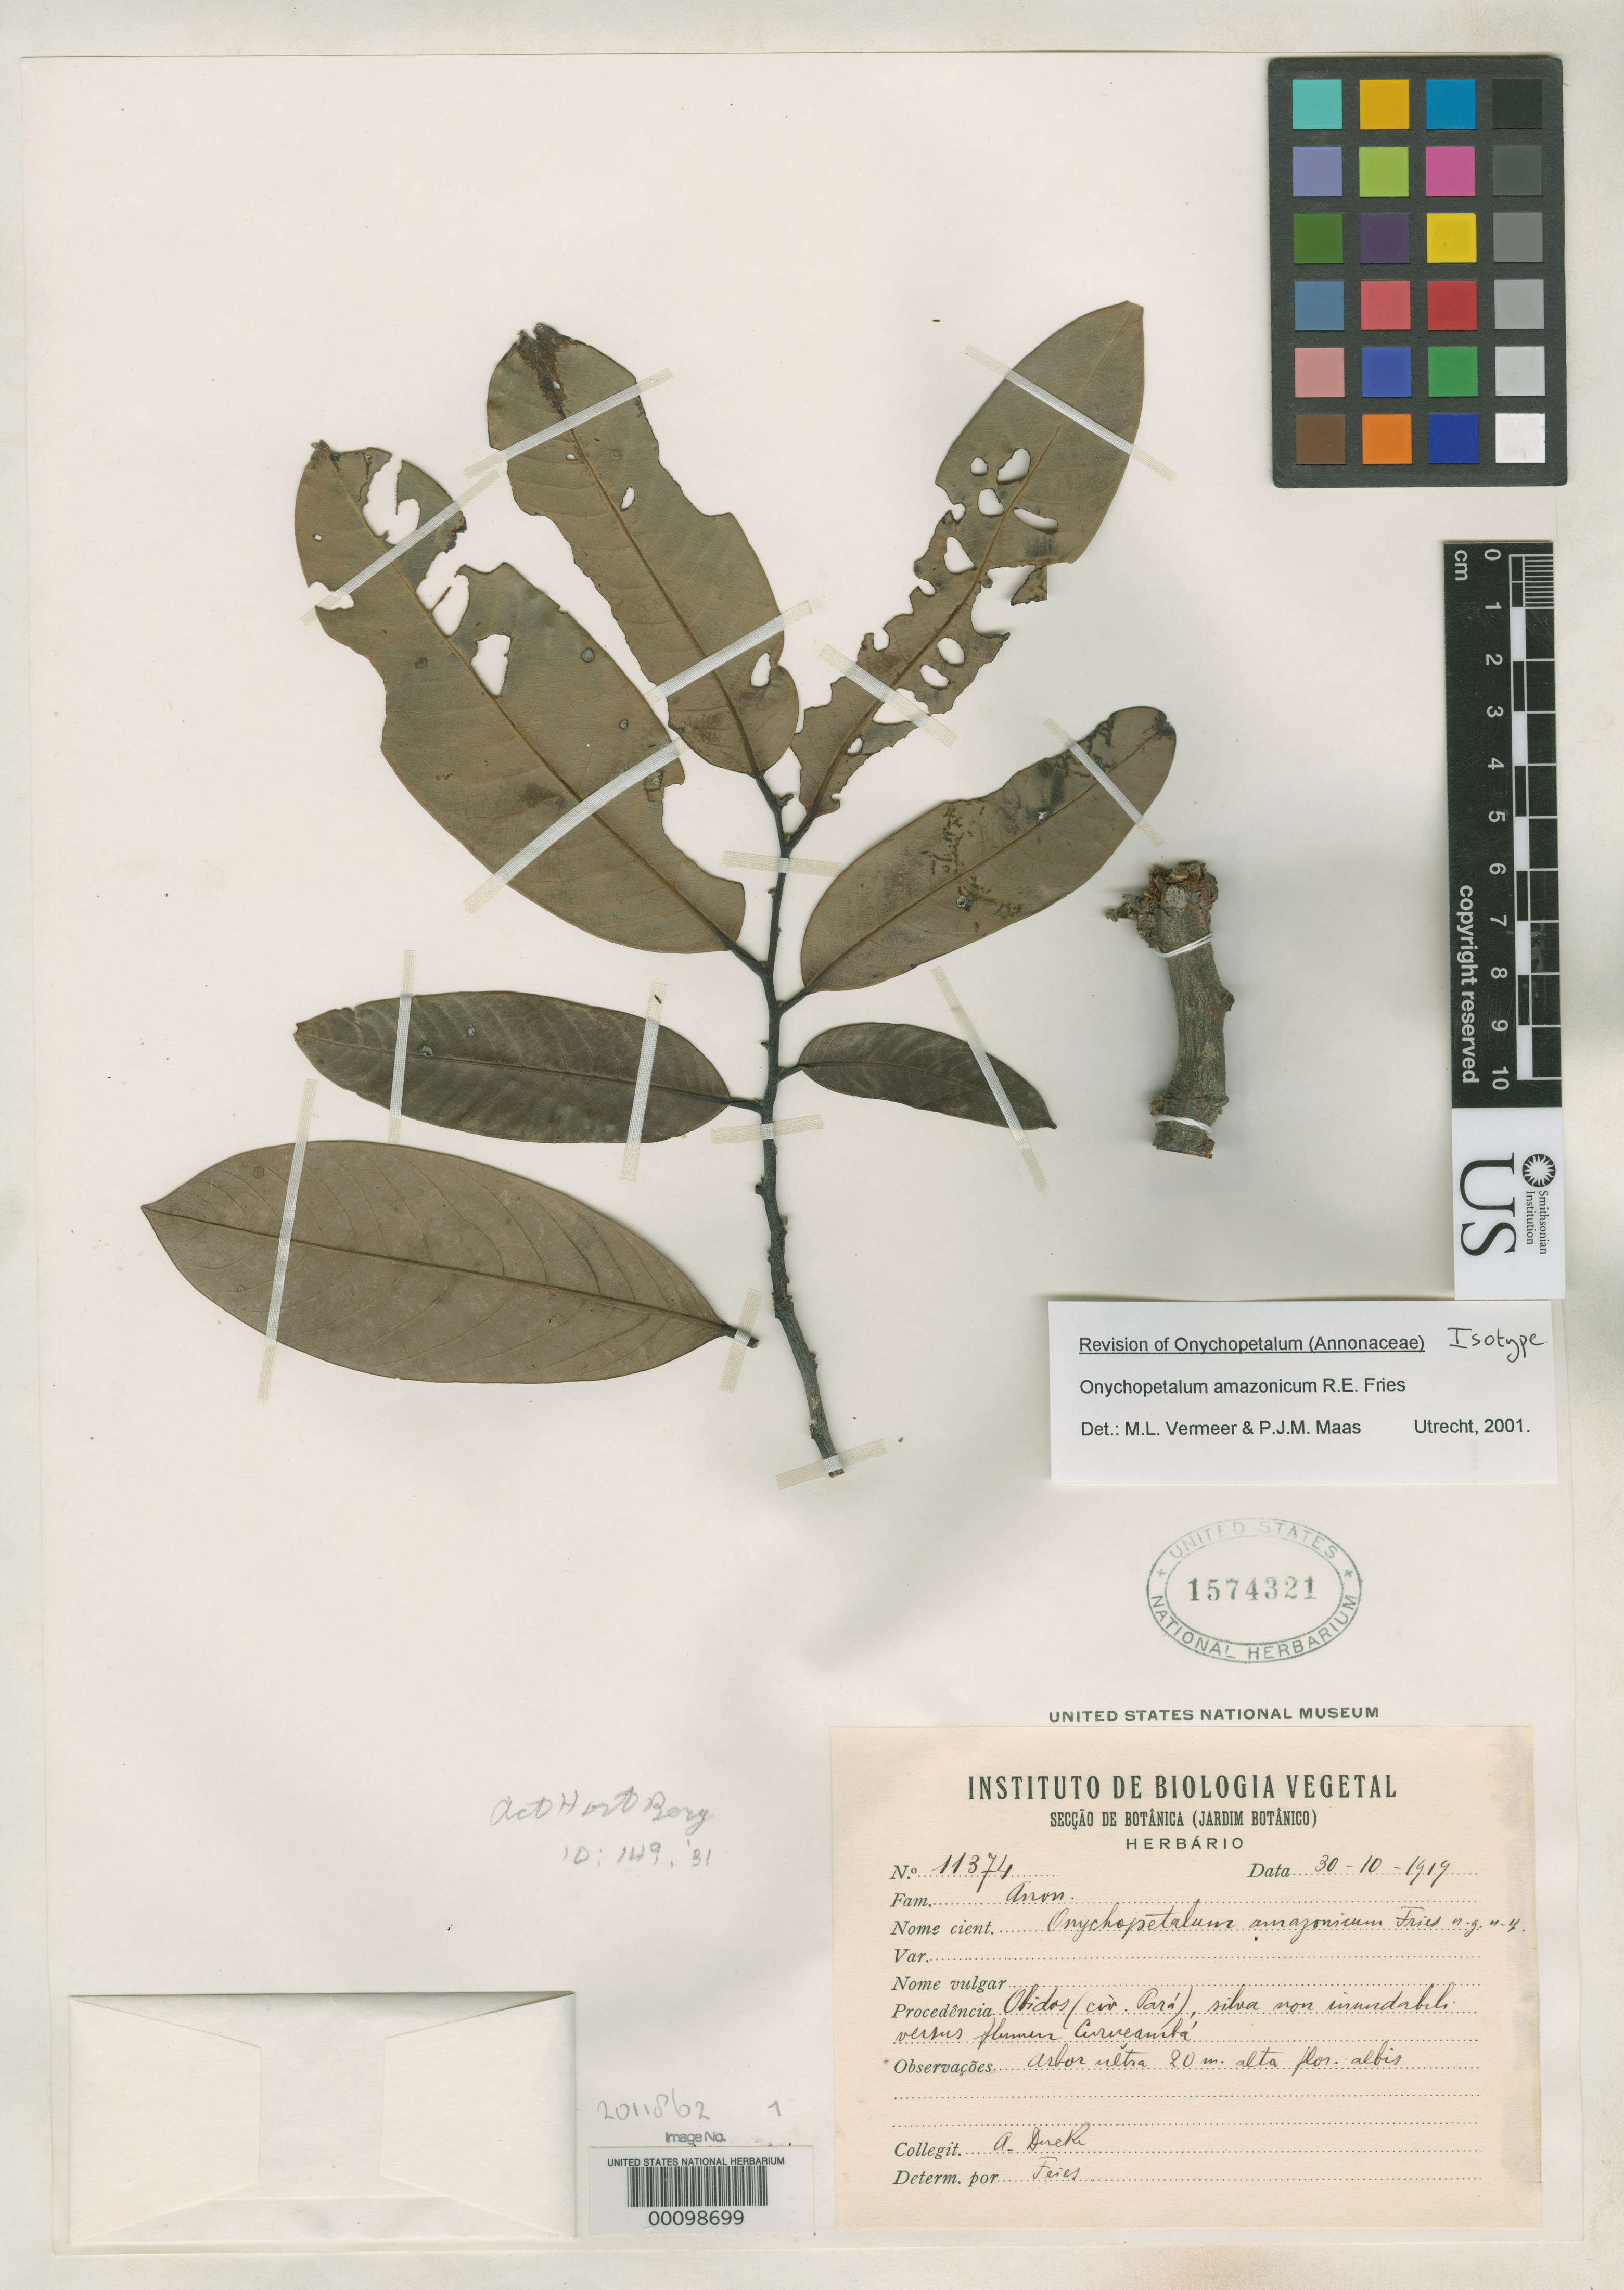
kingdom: Plantae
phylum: Tracheophyta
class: Magnoliopsida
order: Magnoliales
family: Annonaceae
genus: Onychopetalum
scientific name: Onychopetalum amazonicum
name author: R.E. Fr.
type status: Isotype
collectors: A. Ducke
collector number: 11374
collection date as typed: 30 Oct 1919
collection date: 1919-10-30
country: Brazil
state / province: Pará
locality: Obidos.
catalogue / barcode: US 1574321